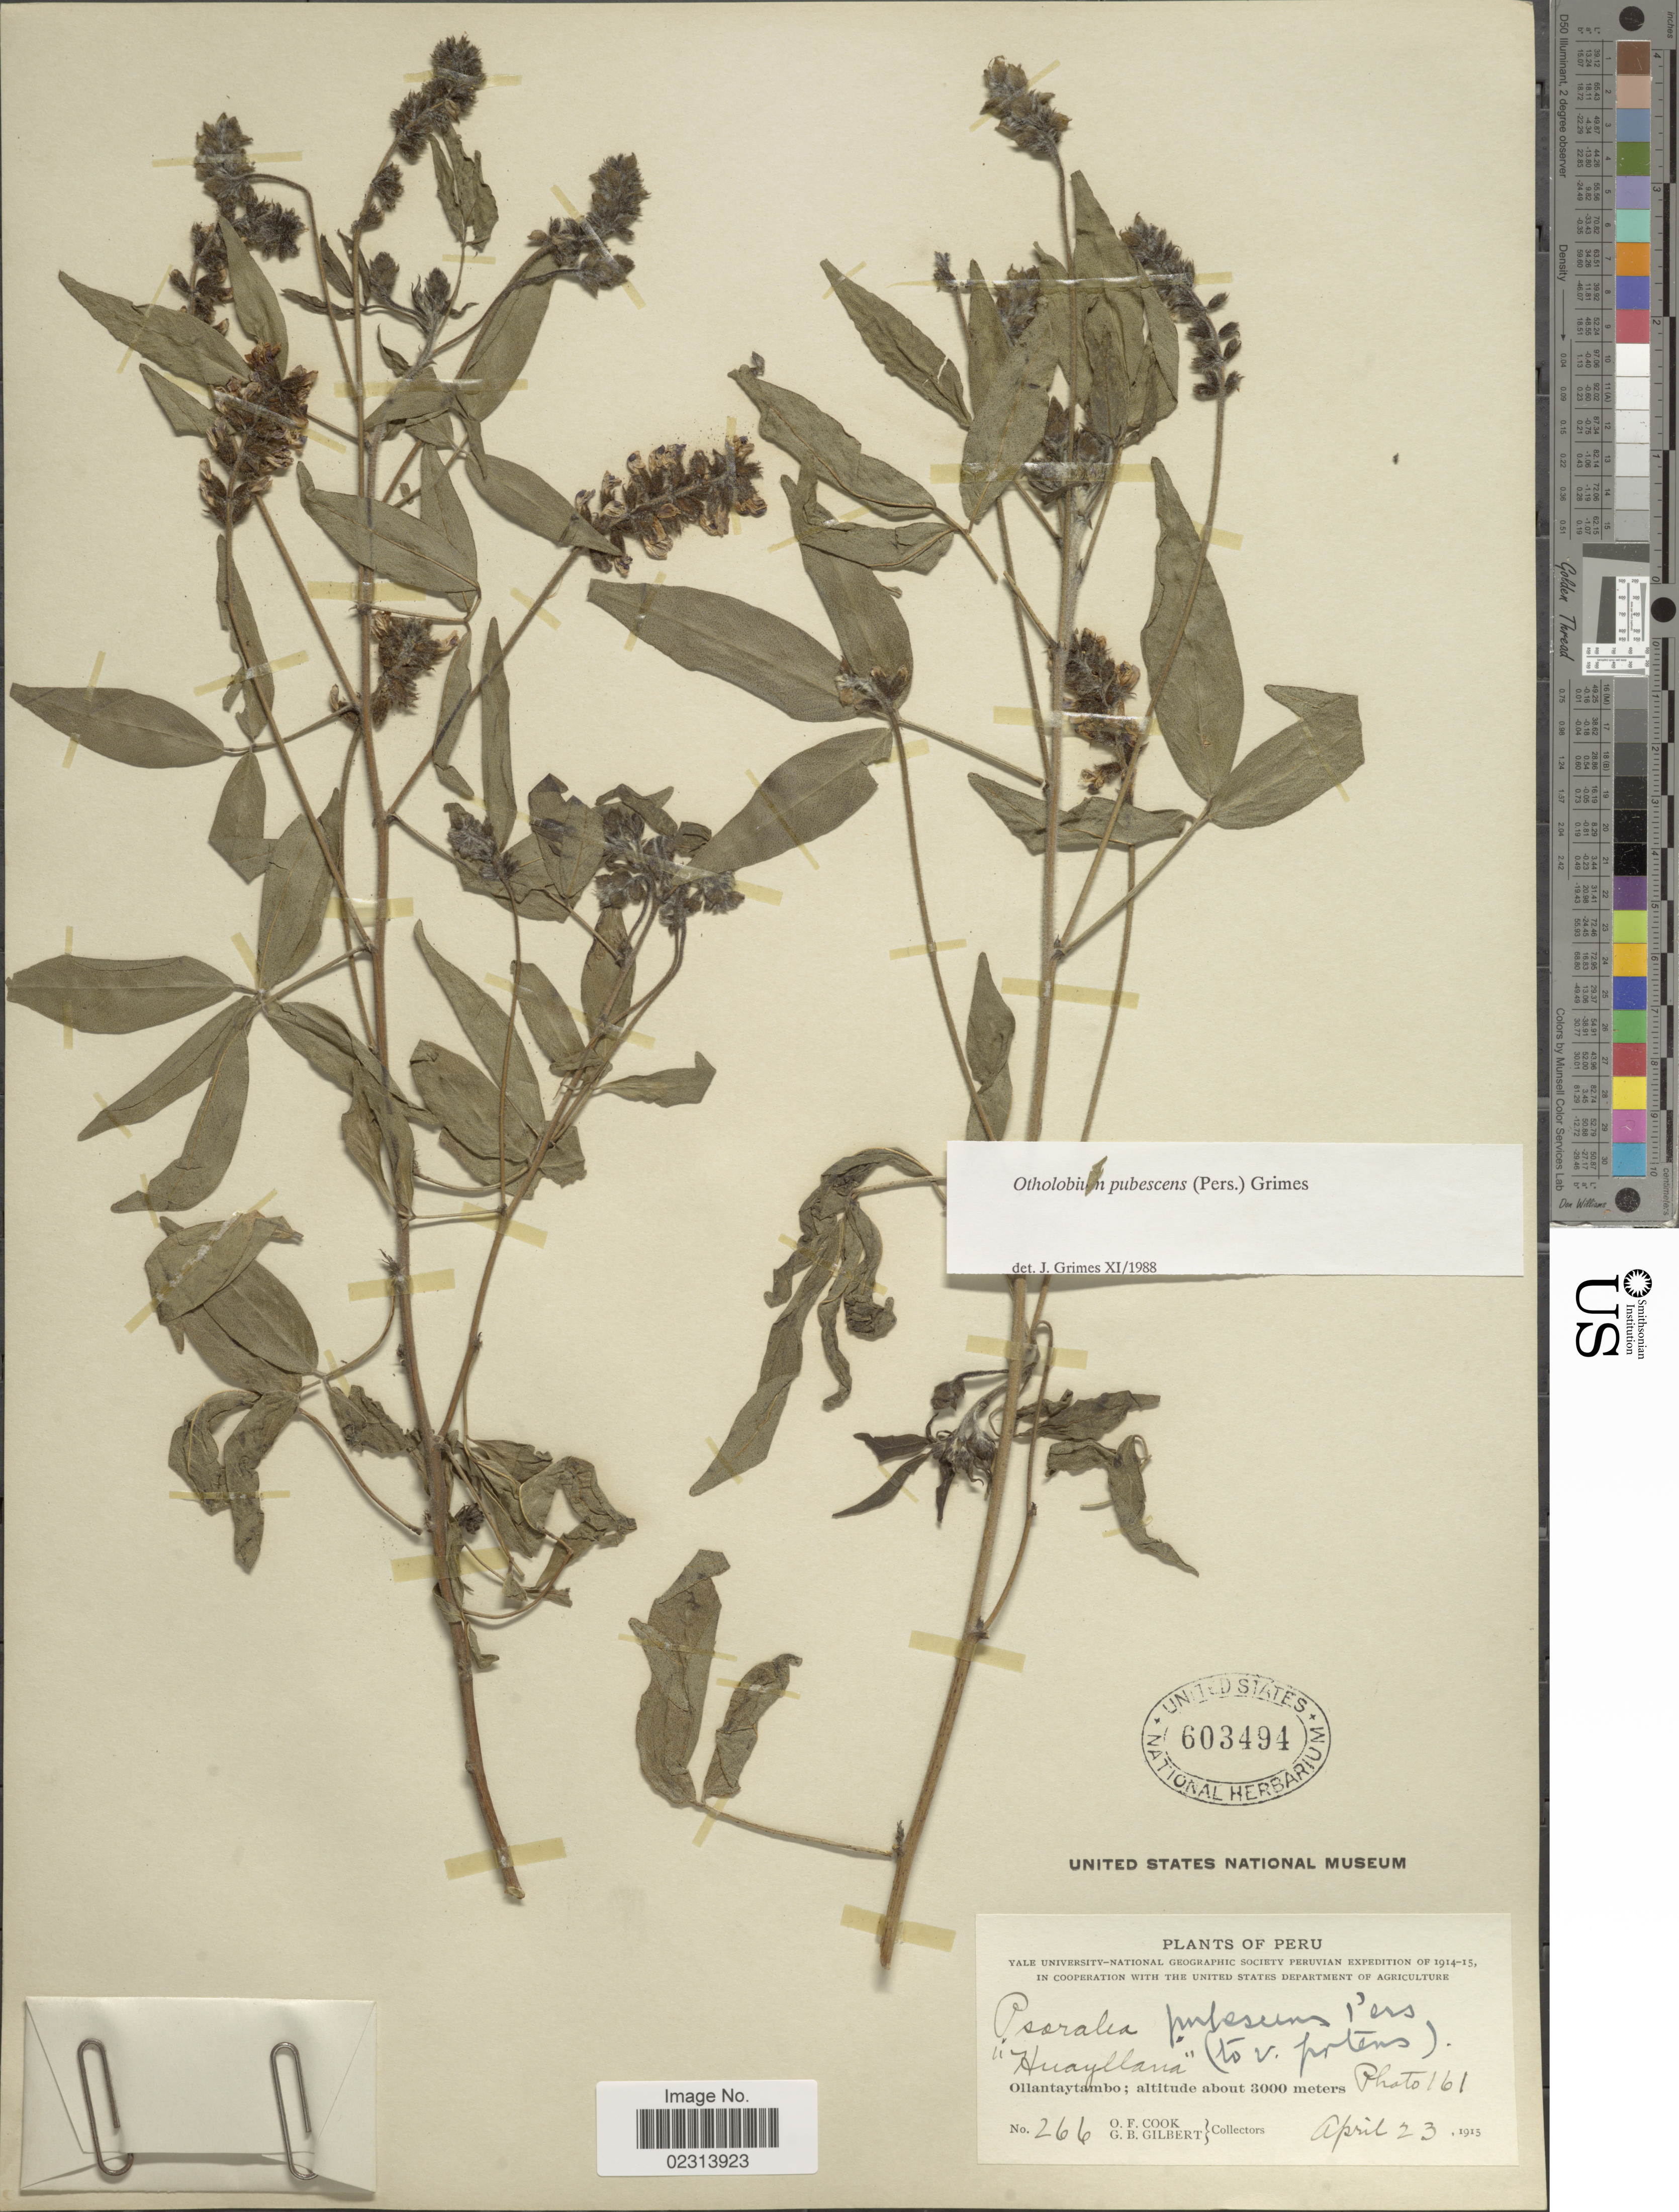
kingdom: Plantae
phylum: Tracheophyta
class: Magnoliopsida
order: Fabales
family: Fabaceae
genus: Otholobium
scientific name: Otholobium pubescens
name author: (Poir.) J.W. Grimes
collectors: O. F. Cook & G. B. Gilbert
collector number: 266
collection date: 1915-04-23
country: Peru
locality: Huayllana, Ollantaytamo, Phato 161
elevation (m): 3000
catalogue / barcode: US 603494